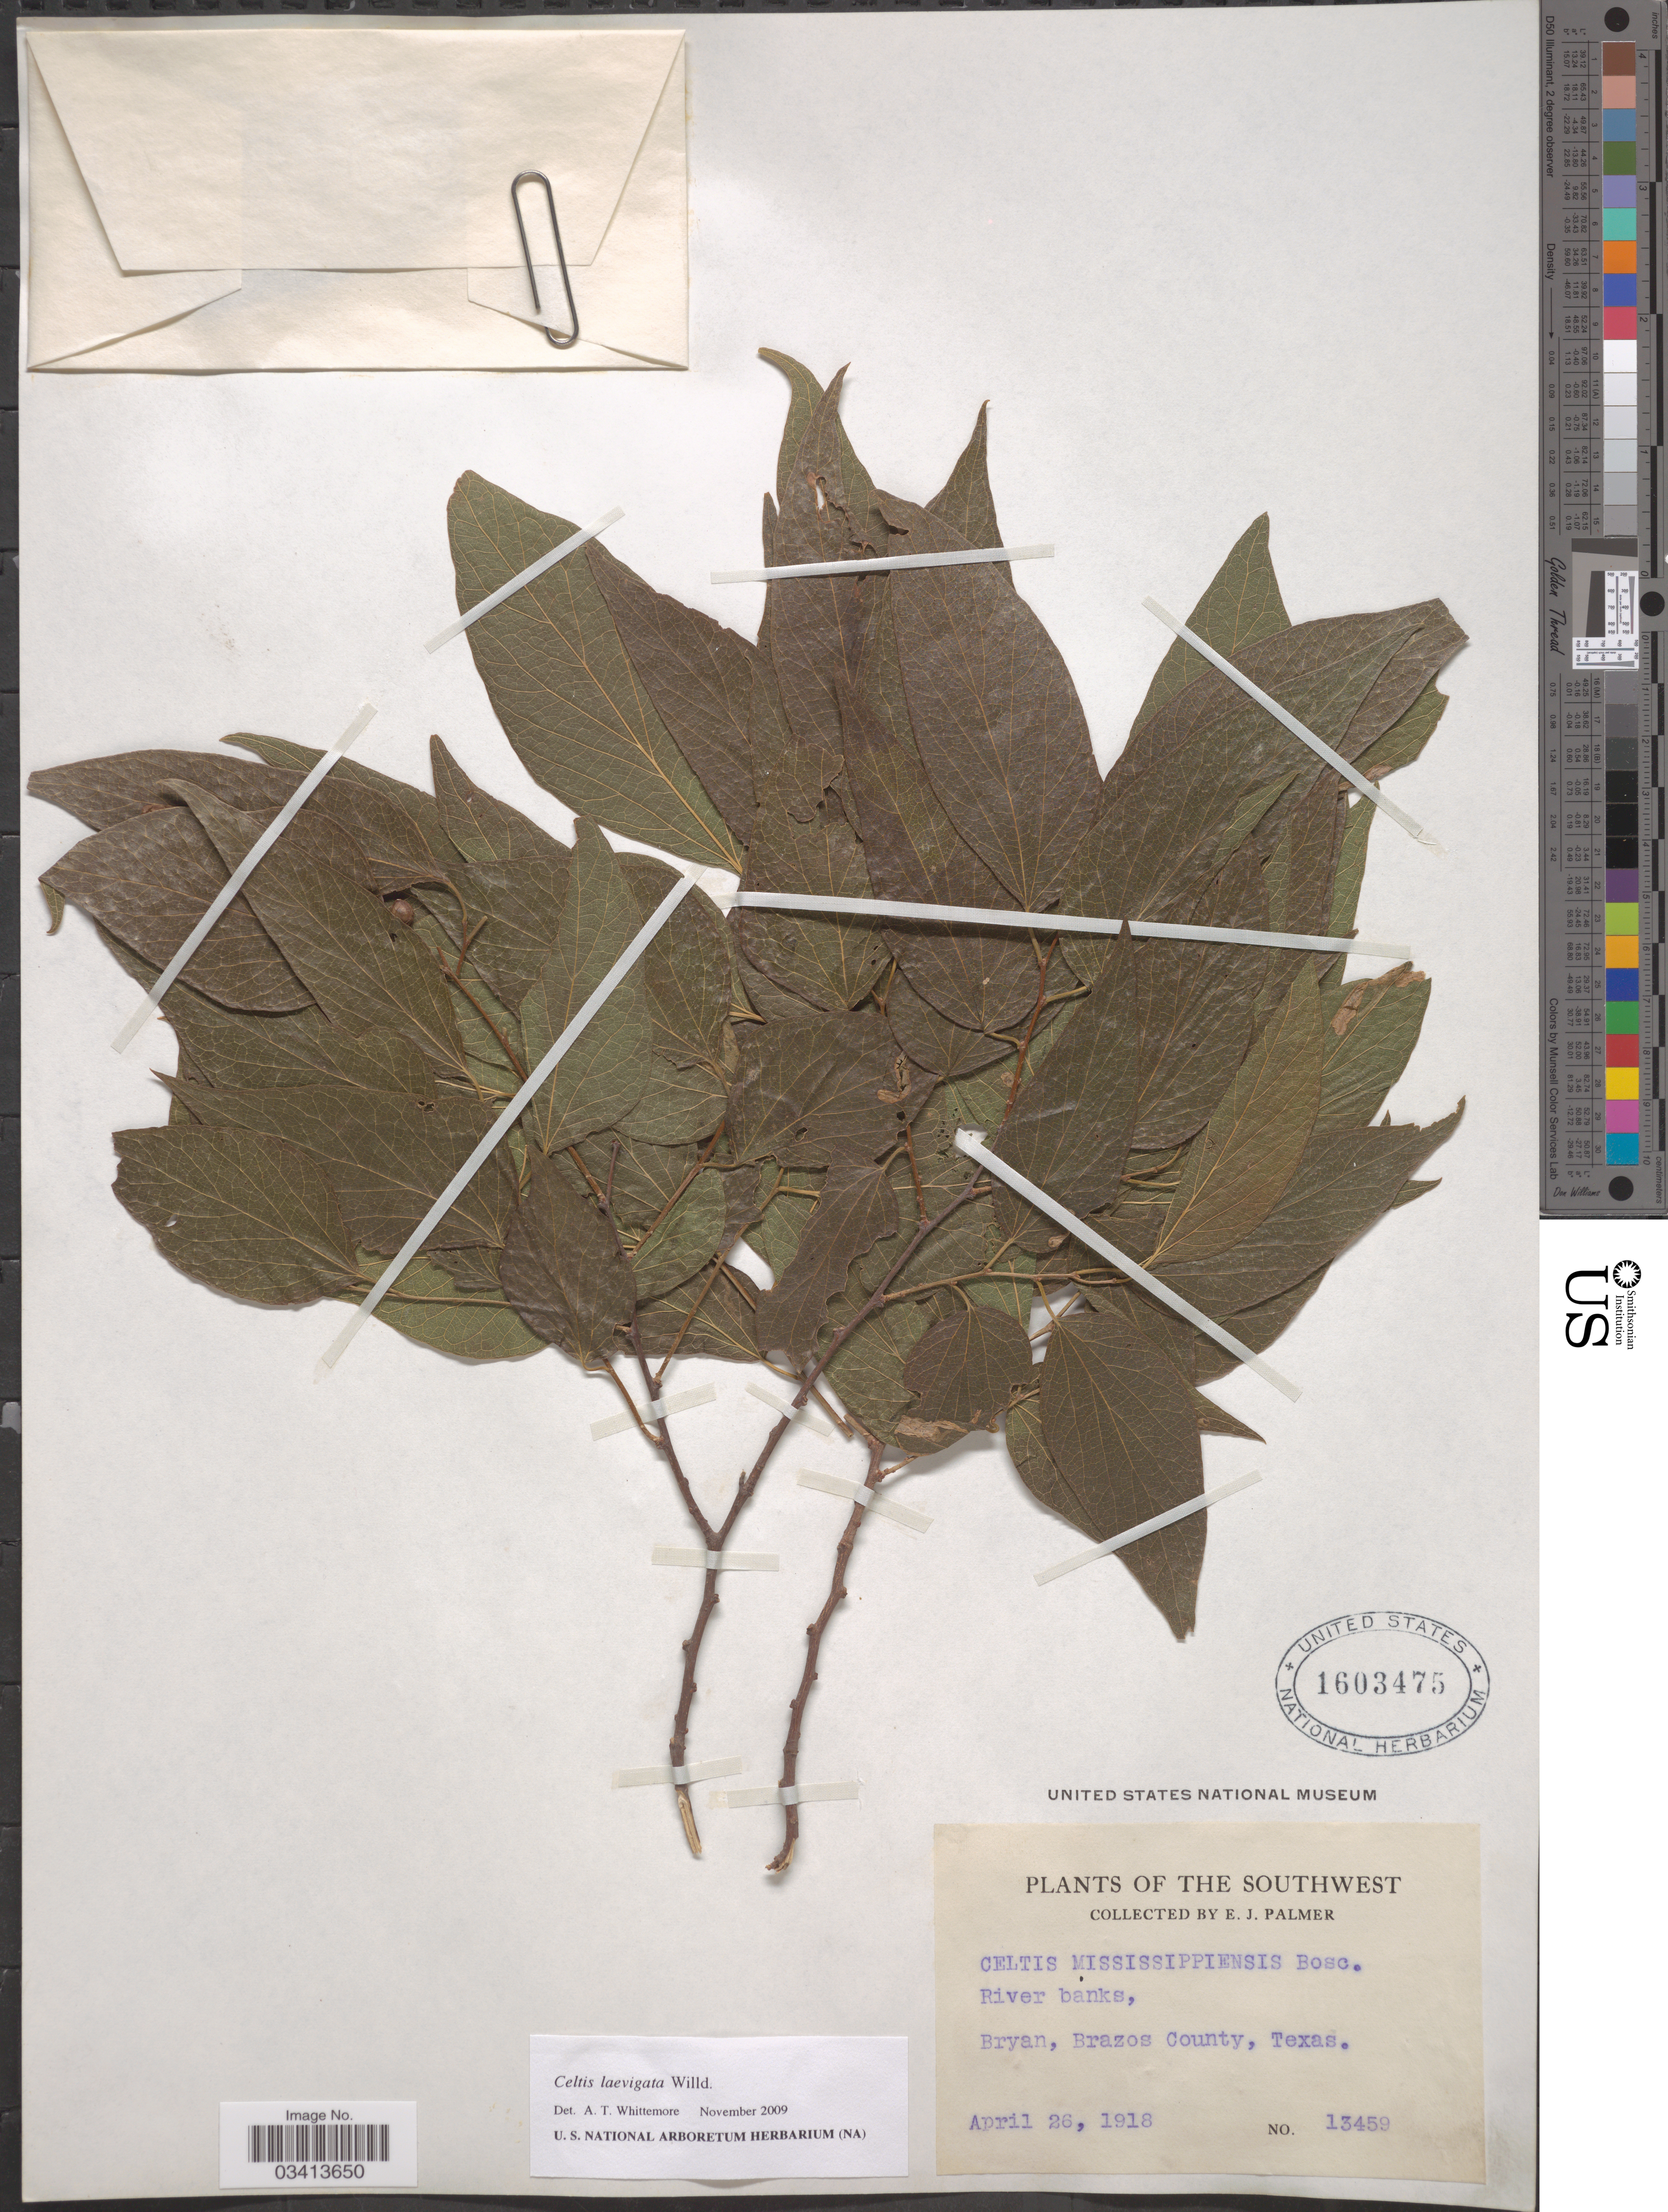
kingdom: Plantae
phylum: Tracheophyta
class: Magnoliopsida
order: Rosales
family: Cannabaceae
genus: Celtis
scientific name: Celtis laevigata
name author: Willd.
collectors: E. J. Palmer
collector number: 13459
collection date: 1918-04-26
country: United States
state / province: Texas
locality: The Southwest. Bryan, Brazos County.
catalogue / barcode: US 1603475